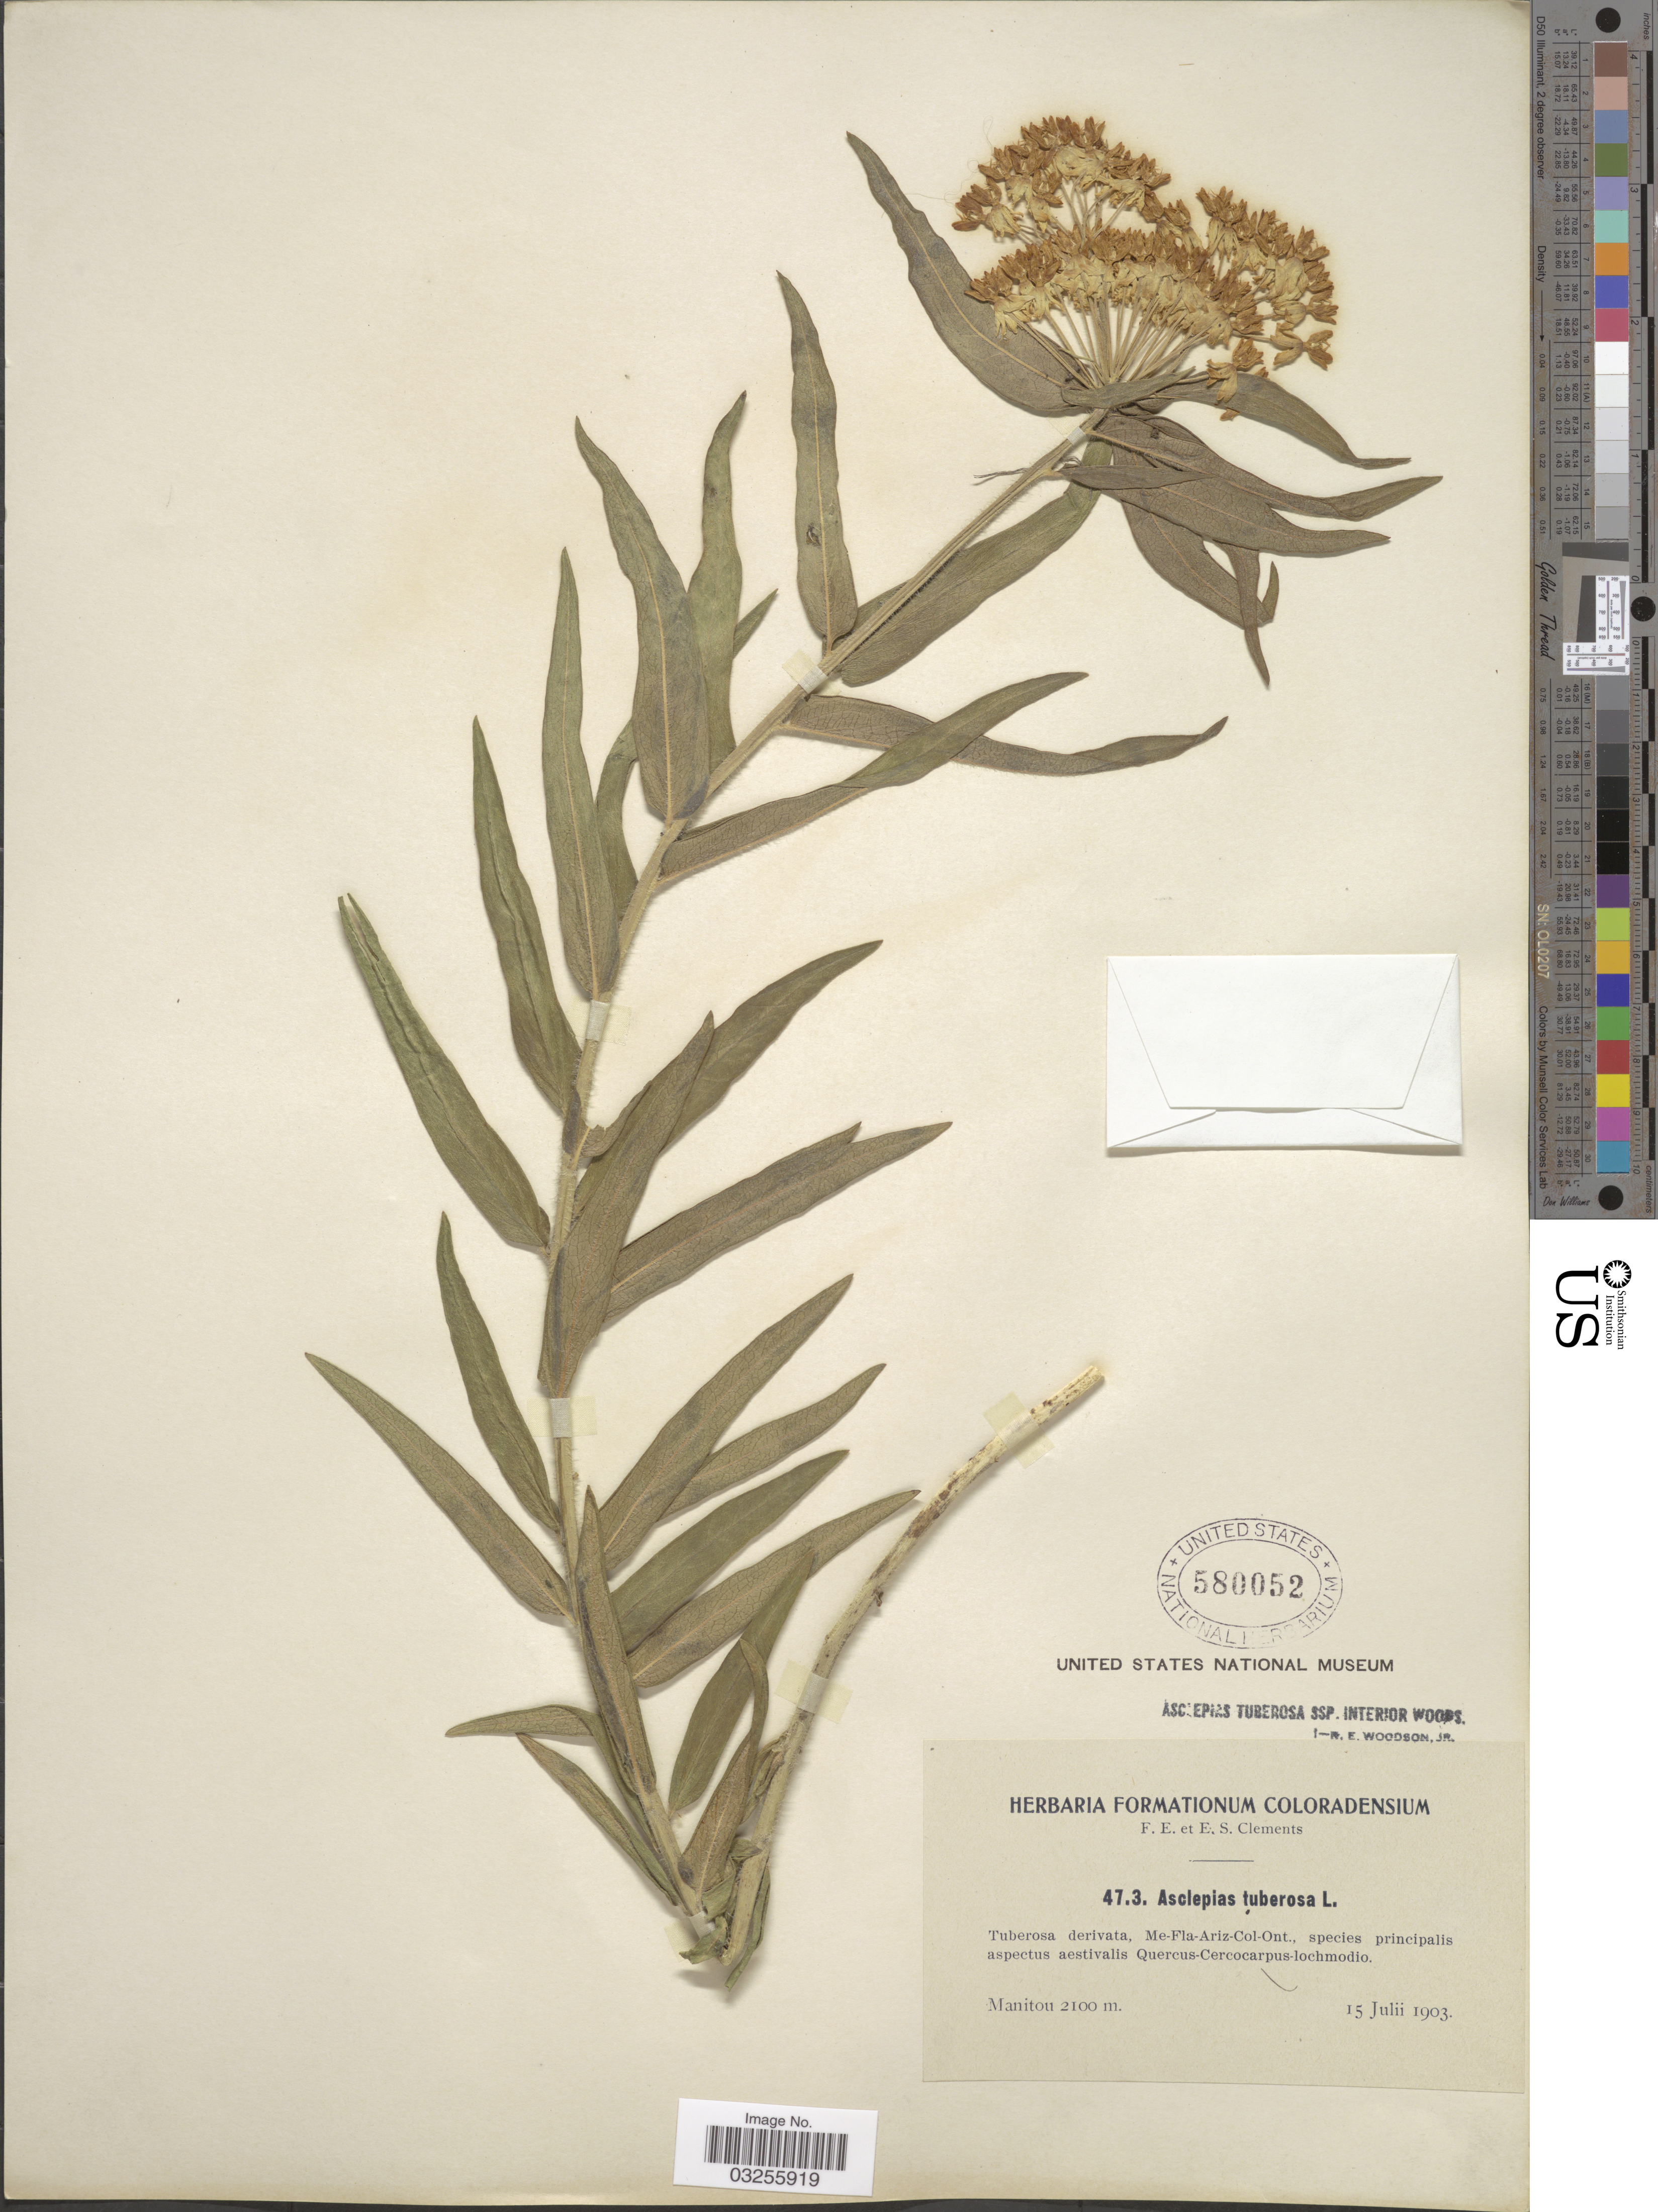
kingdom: Plantae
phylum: Tracheophyta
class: Magnoliopsida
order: Gentianales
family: Apocynaceae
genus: Asclepias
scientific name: Asclepias tuberosa subsp. interior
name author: Woodson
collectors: F. E. Clements & E. S. Clements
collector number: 473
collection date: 1903-07-15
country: United States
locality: Me-Fla-Ariz-Col-Ont. Manitou.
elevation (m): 2100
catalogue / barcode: US 580052